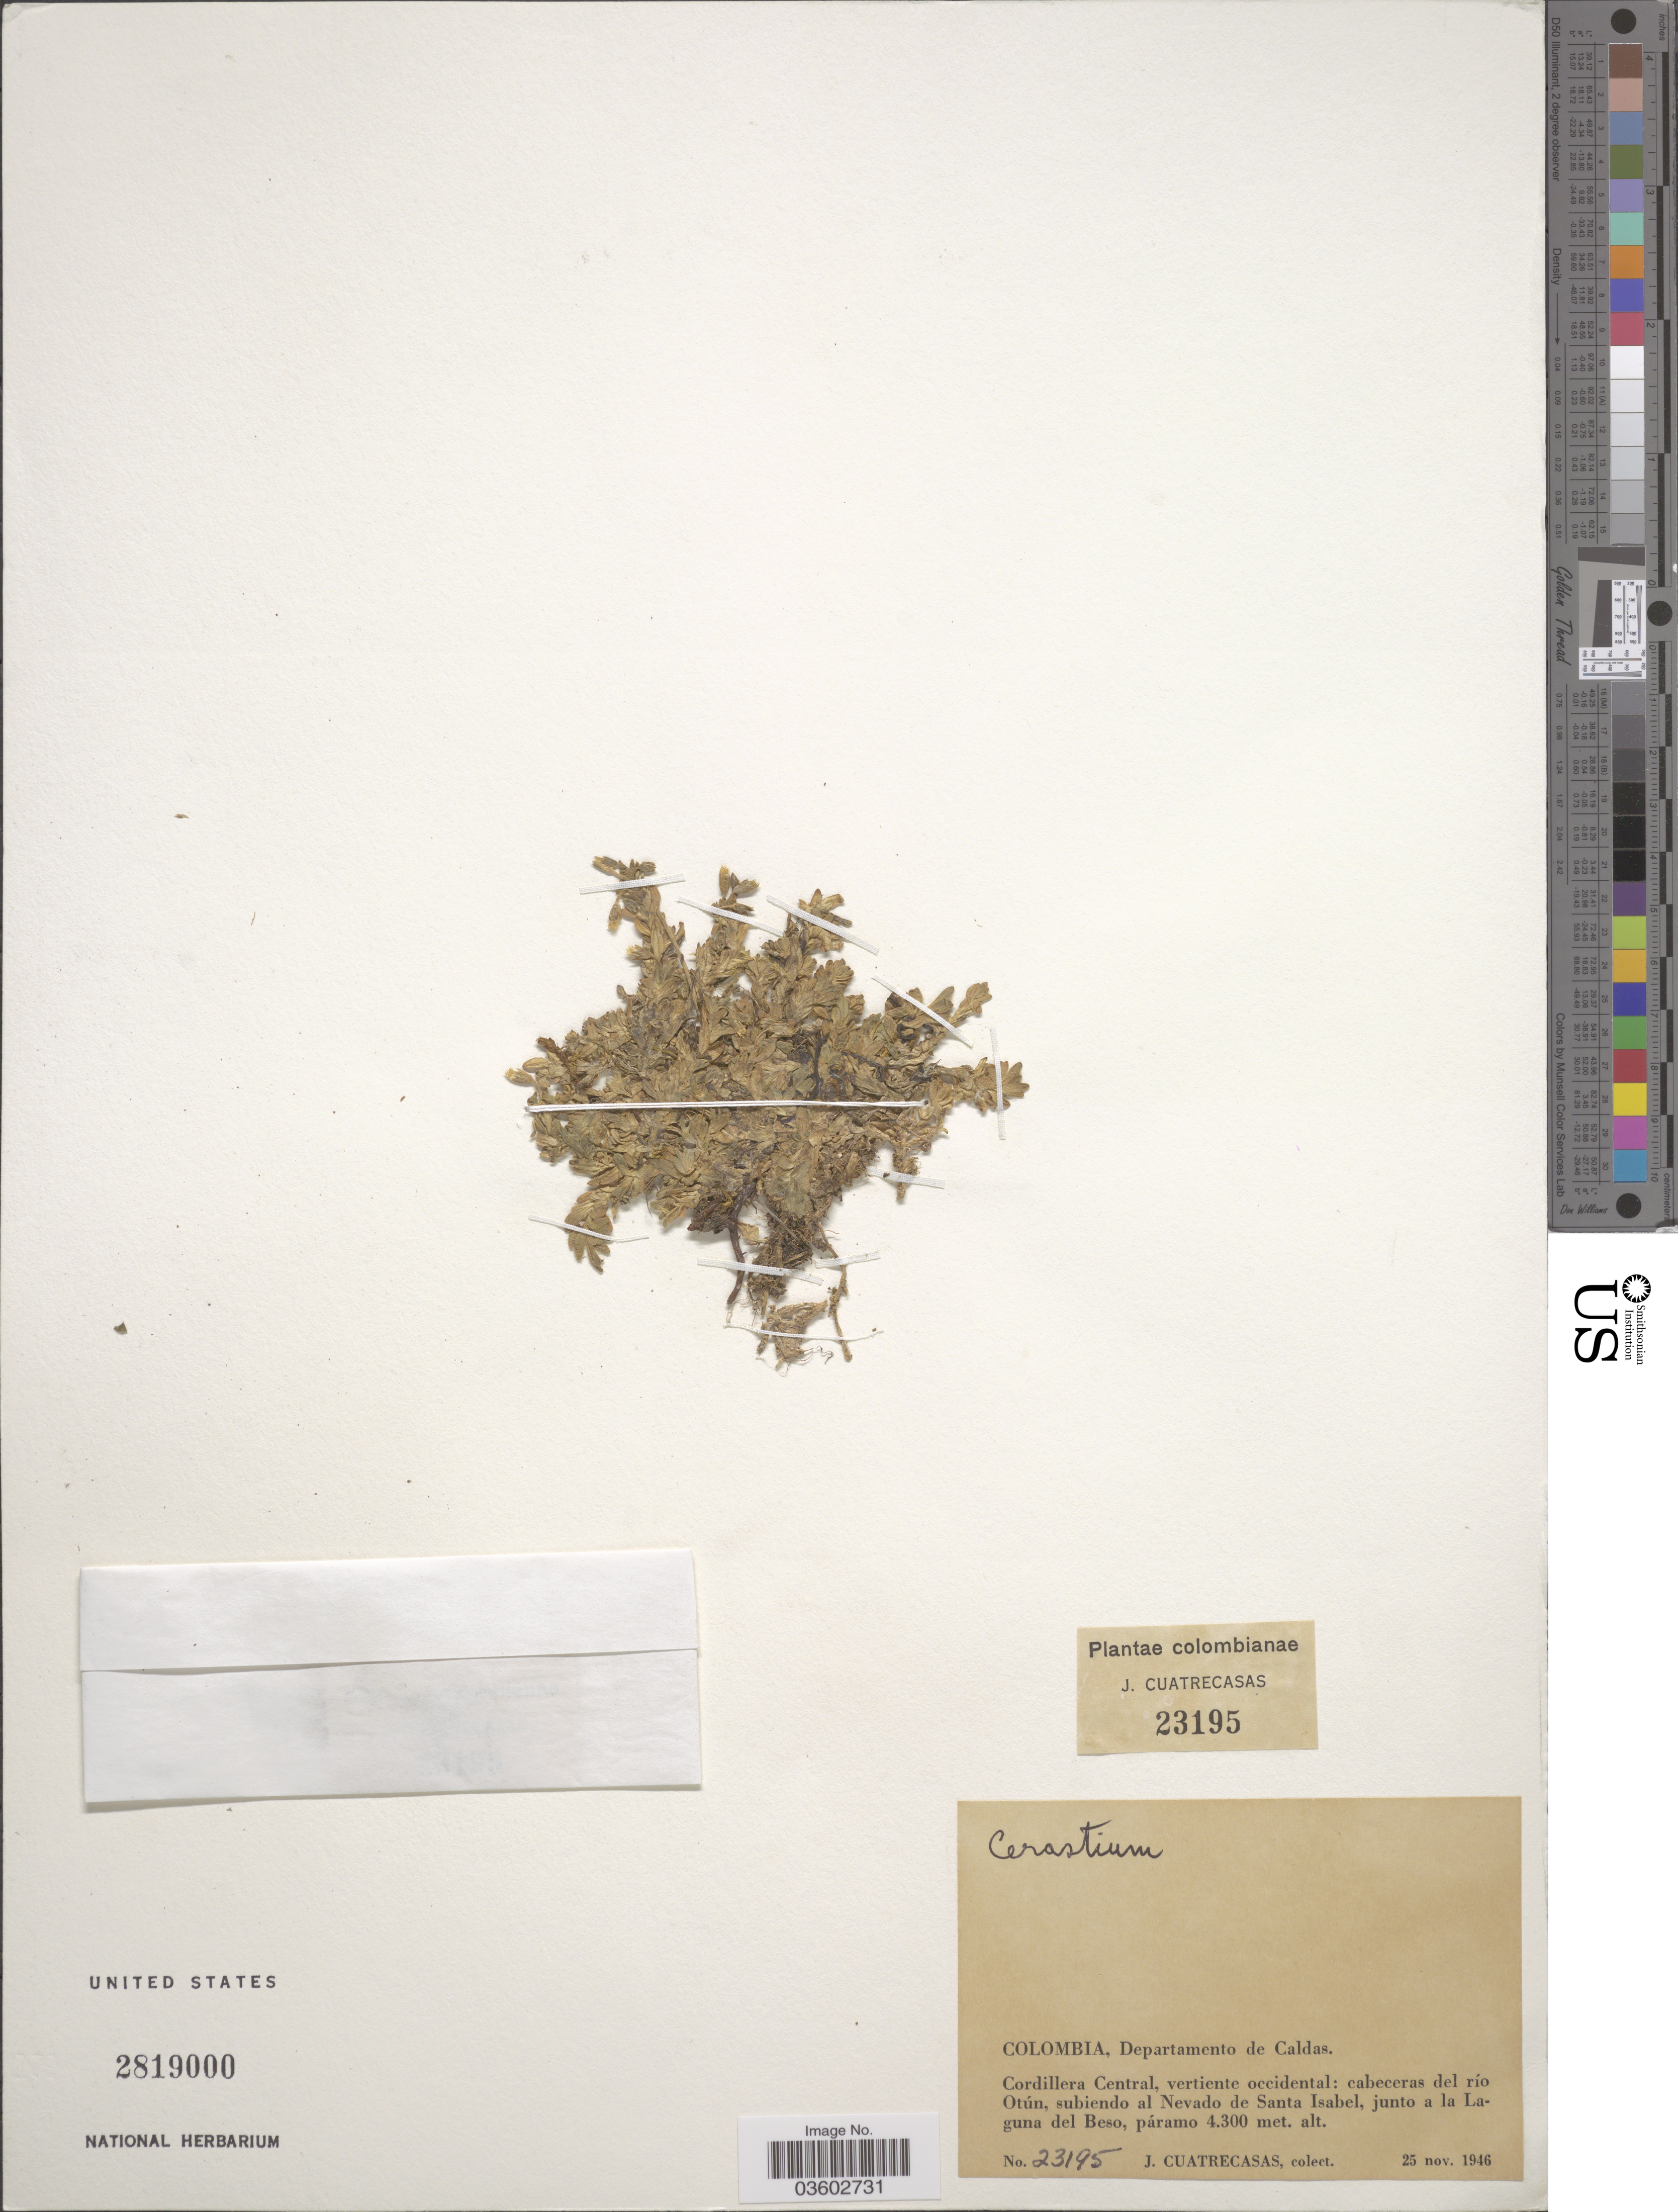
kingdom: Plantae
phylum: Tracheophyta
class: Magnoliopsida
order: Caryophyllales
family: Caryophyllaceae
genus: Cerastium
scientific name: Cerastium sp.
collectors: J. Cuatrecasas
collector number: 23195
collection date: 1946-11-25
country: Colombia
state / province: Caldas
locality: Departamento de Caldas. Cordillera Central, vertiente occidental: cabeceras del río Otún, subiendo al Nevado de Santa Isabel, junto a la Laguna del Beso, páramo.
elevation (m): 4300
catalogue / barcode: US 2819000